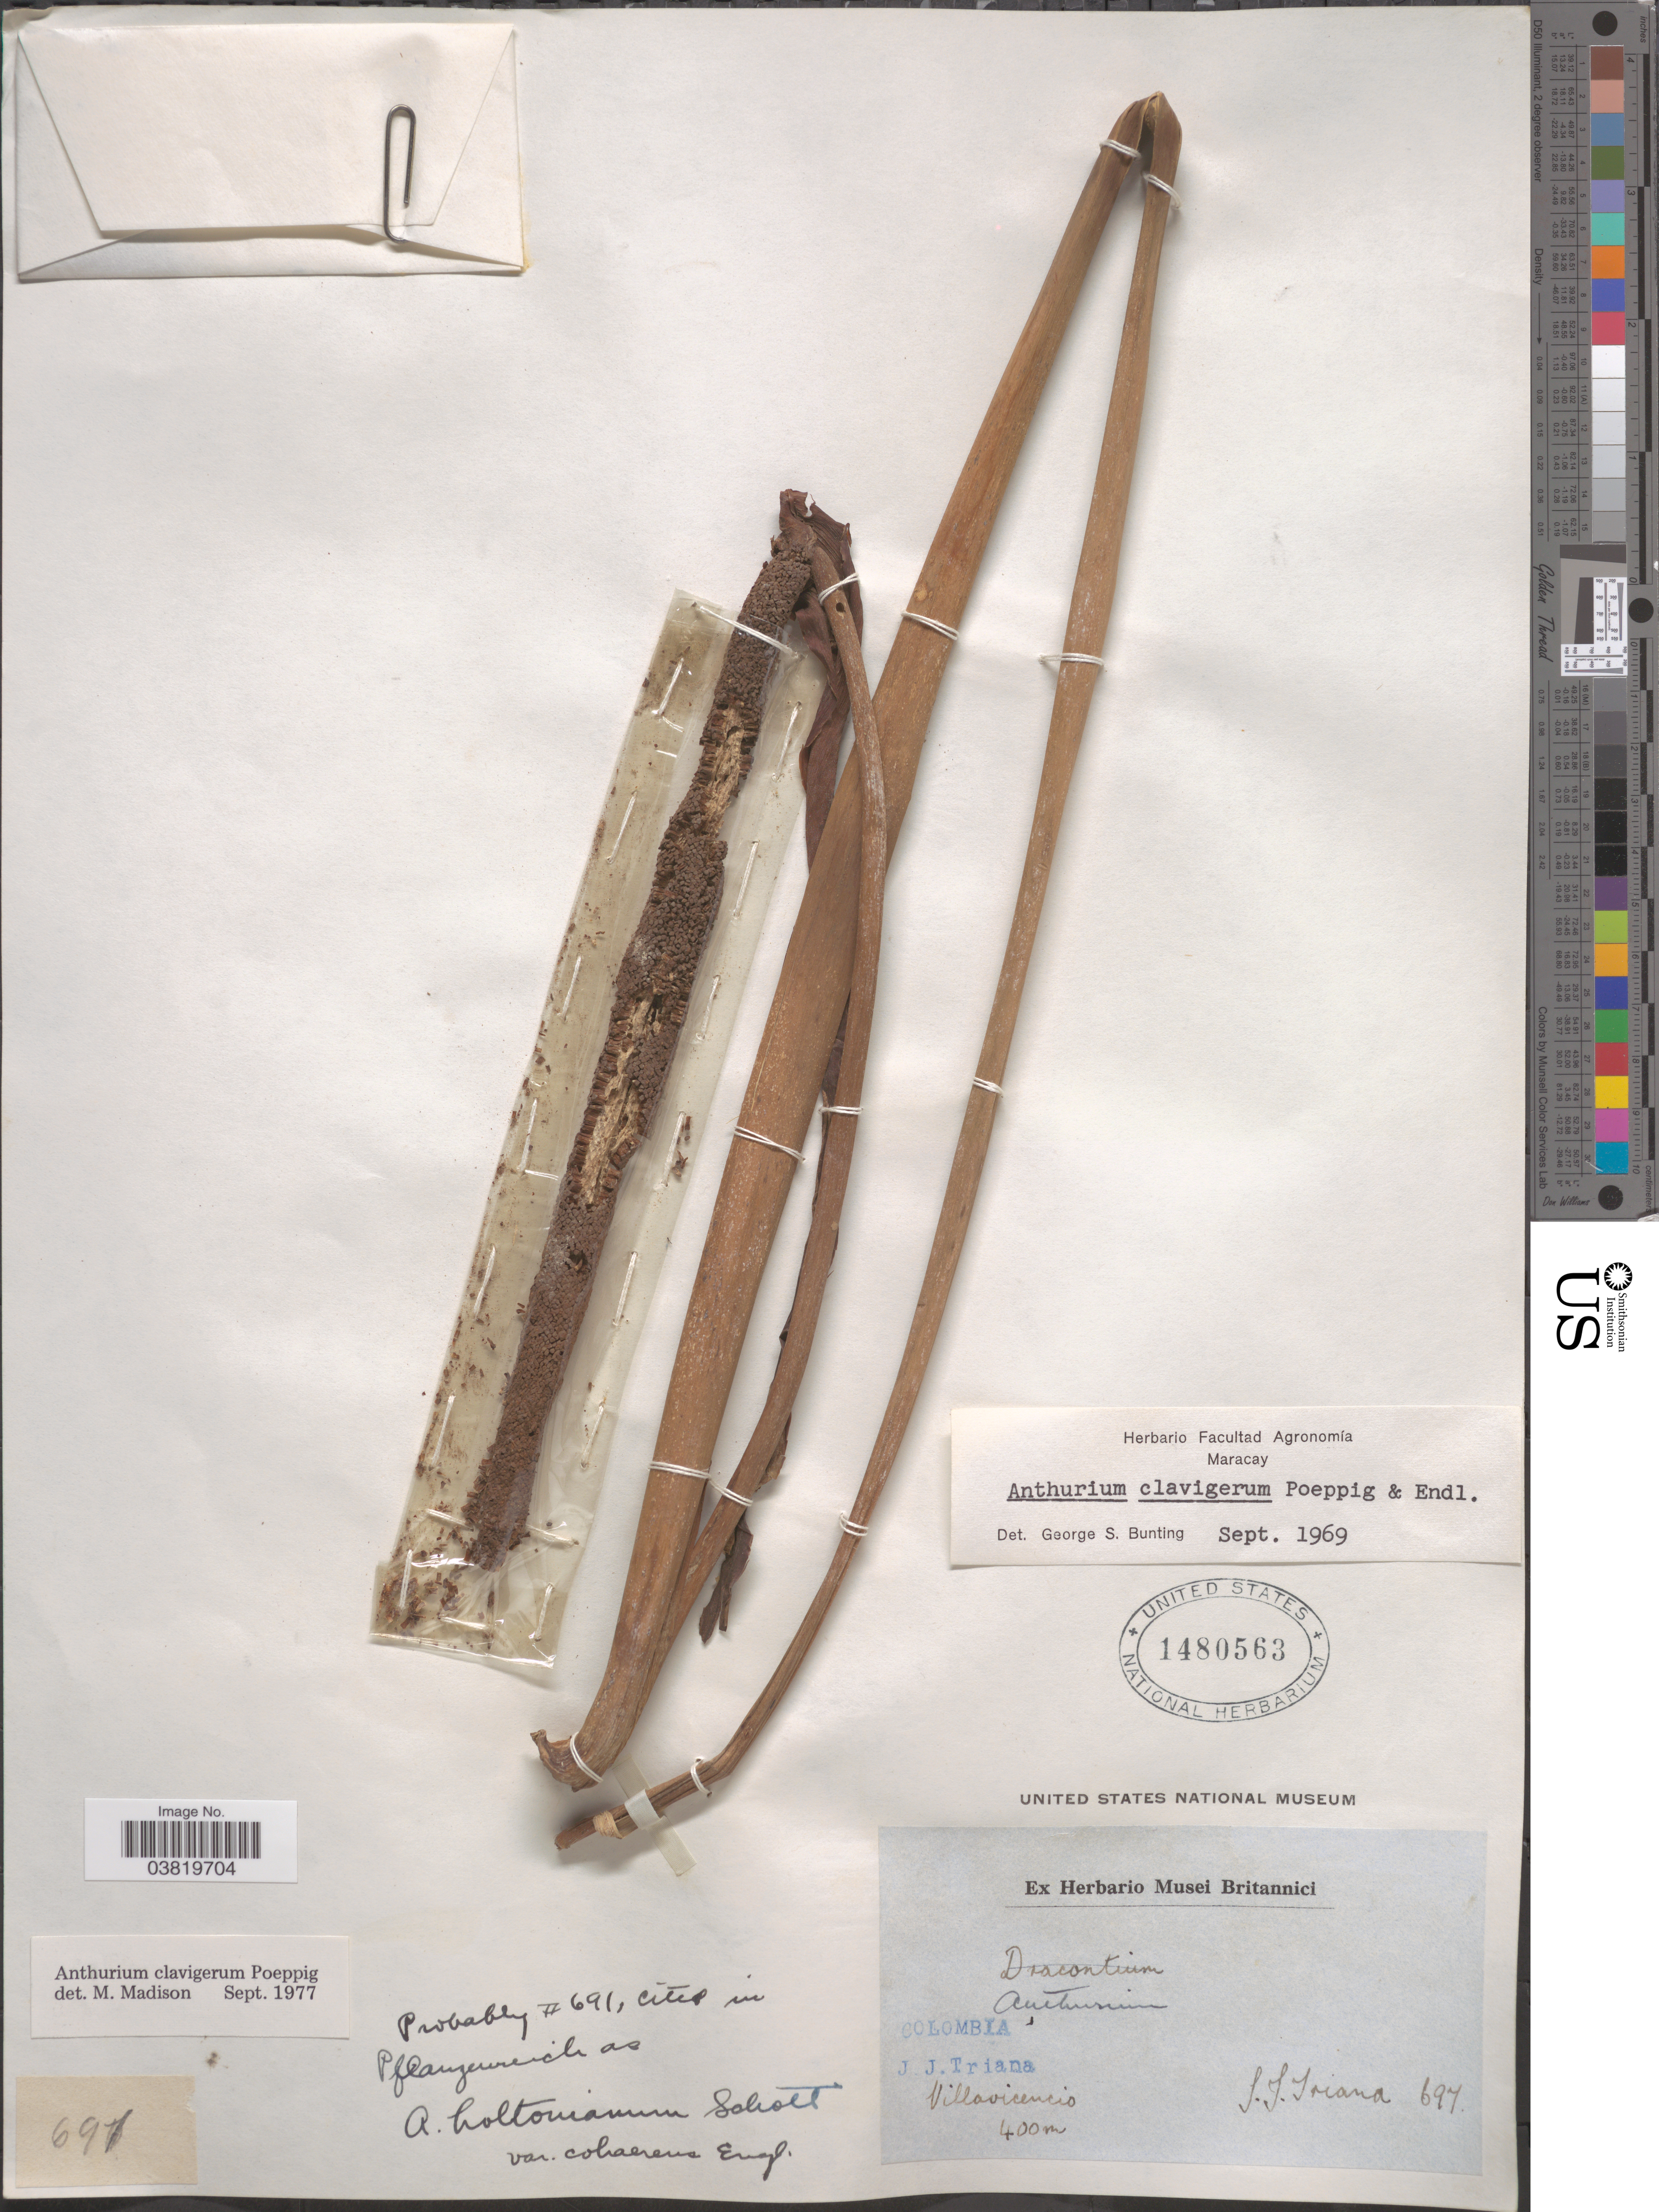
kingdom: Plantae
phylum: Tracheophyta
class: Liliopsida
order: Alismatales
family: Araceae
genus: Anthurium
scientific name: Anthurium clavigerum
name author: Poepp. & Endl.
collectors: J. J. Triana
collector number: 697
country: Colombia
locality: Villavicencio.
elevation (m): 400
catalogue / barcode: US 1480563